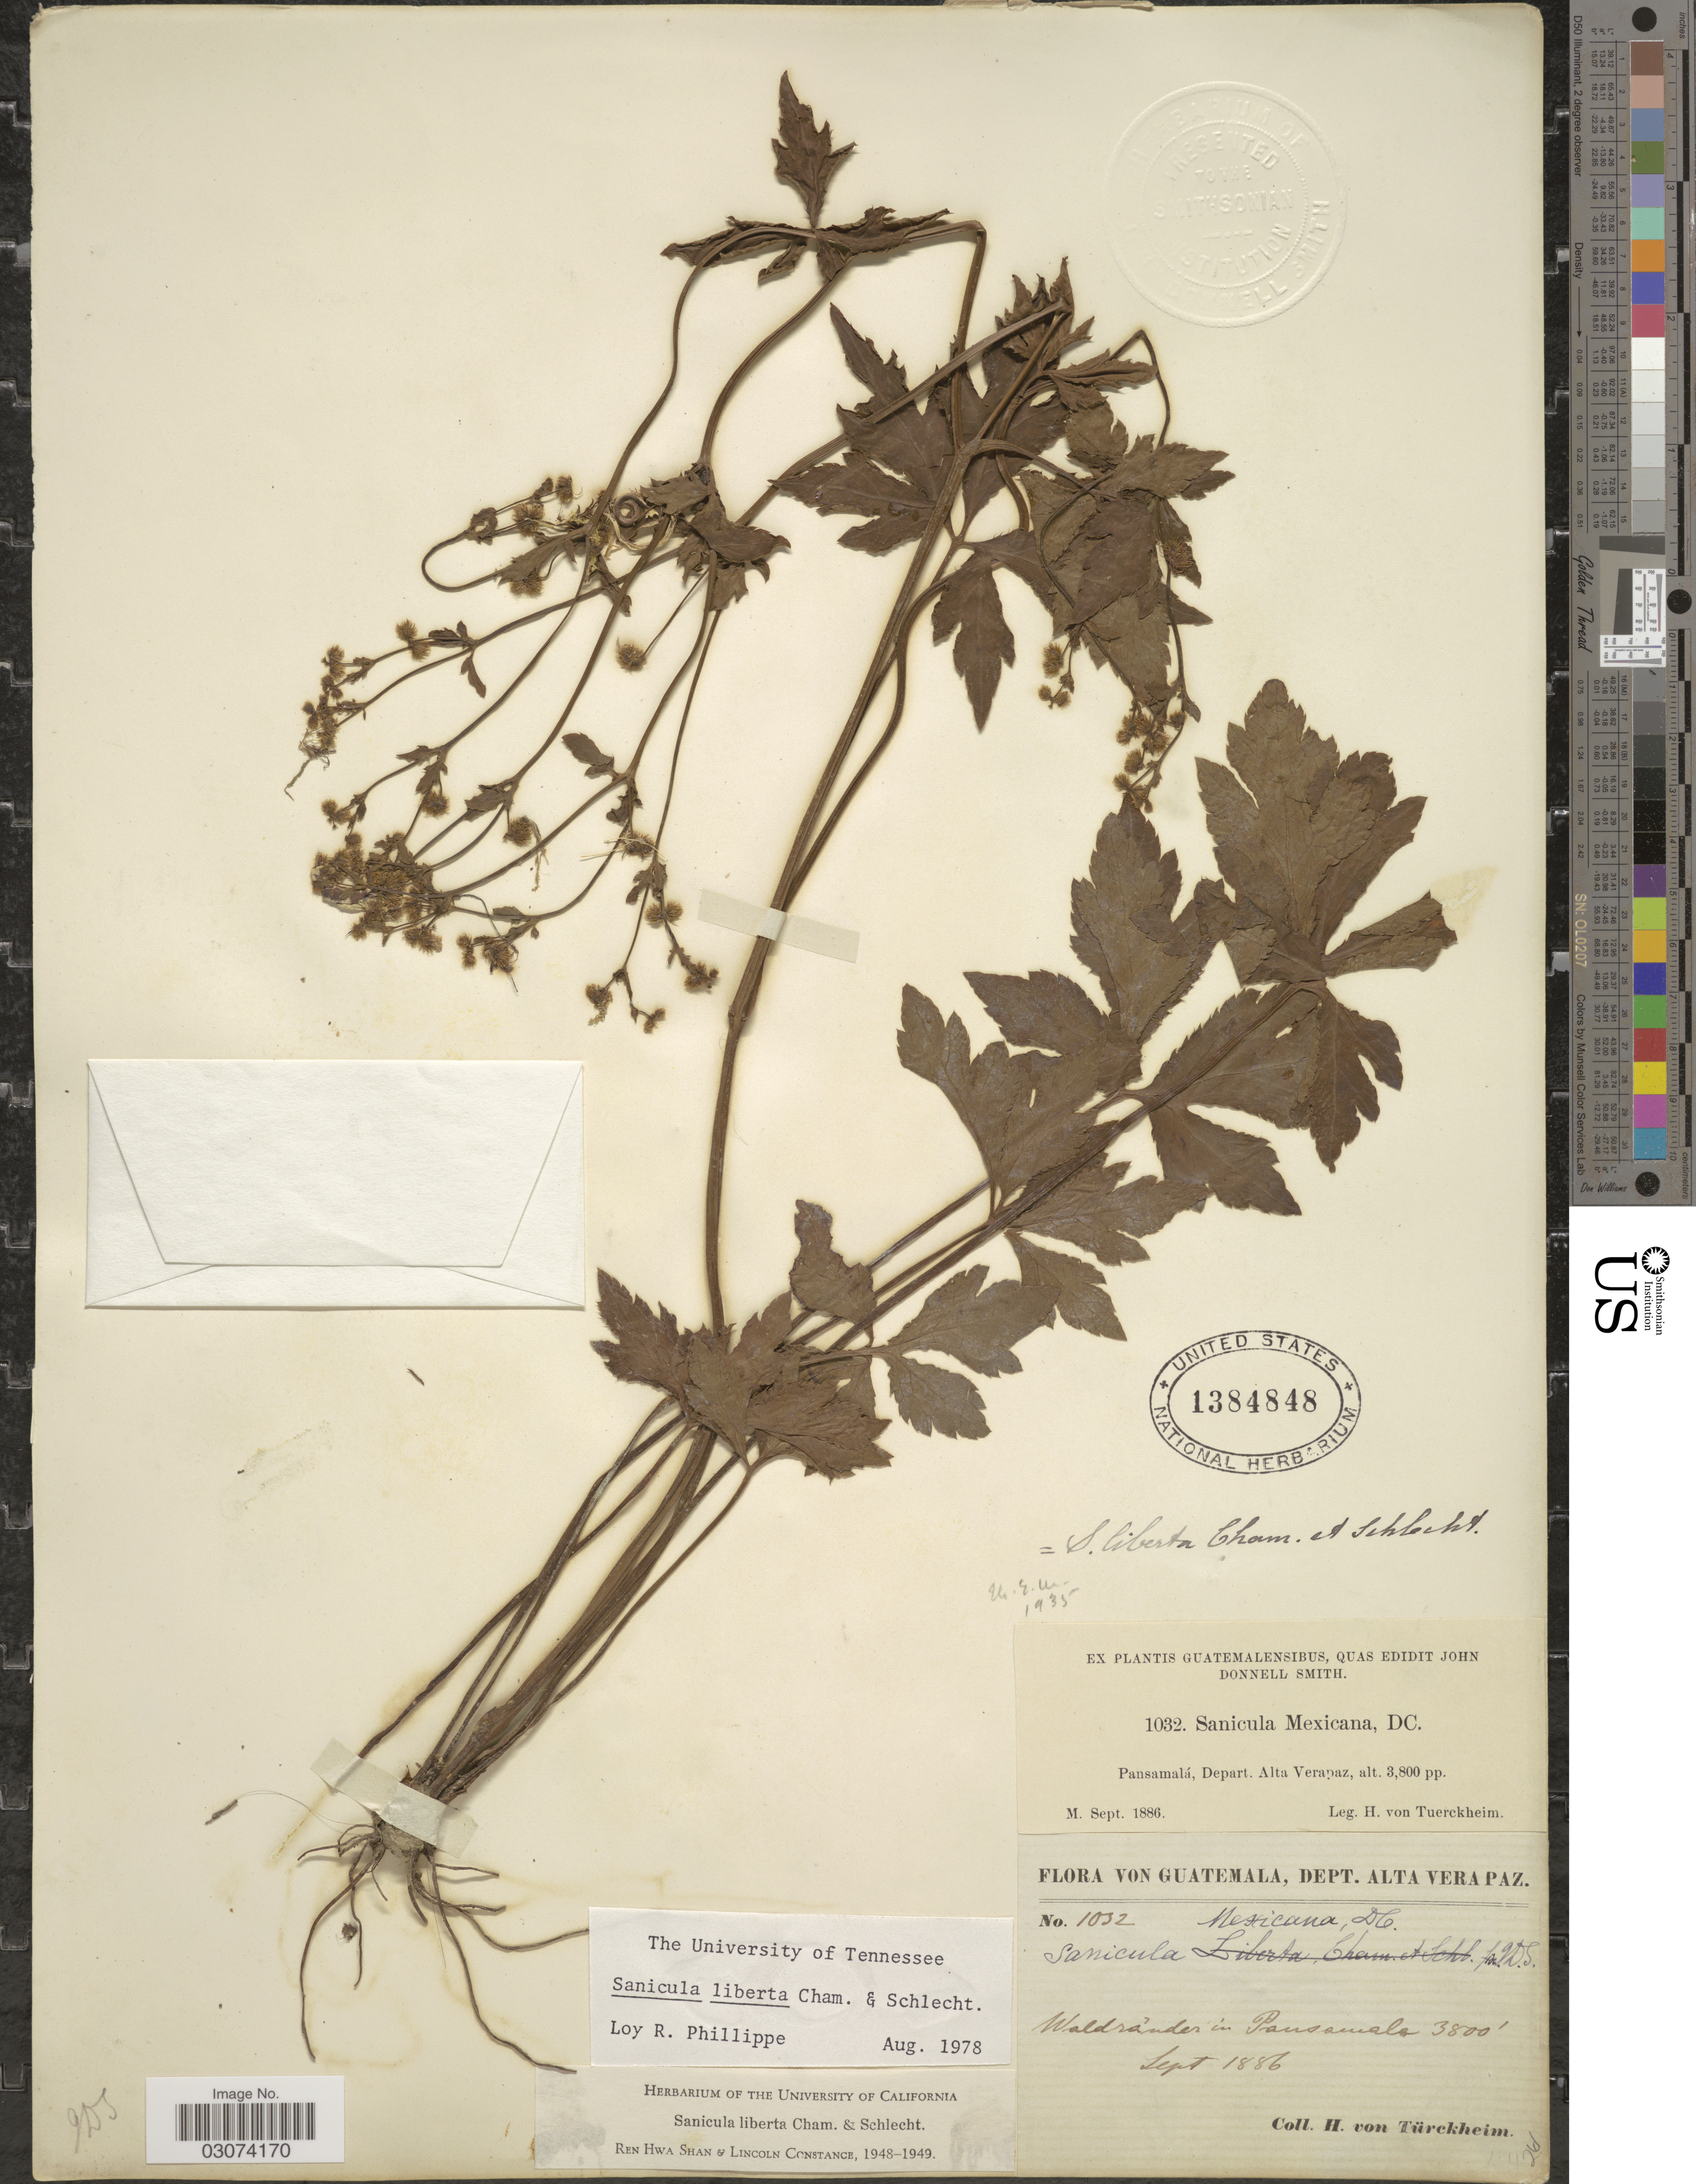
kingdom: Plantae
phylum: Tracheophyta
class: Magnoliopsida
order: Apiales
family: Apiaceae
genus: Sanicula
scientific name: Sanicula liberta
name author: Cham. & Schltdl.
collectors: H. von Türckheim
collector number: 1032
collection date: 1886-09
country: Guatemala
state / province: Alta Verapaz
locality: Waldränder in Pansamalá [forest edges in Pansamalá]. Depart. Alta Verapaz.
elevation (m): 1158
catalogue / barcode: US 1384848